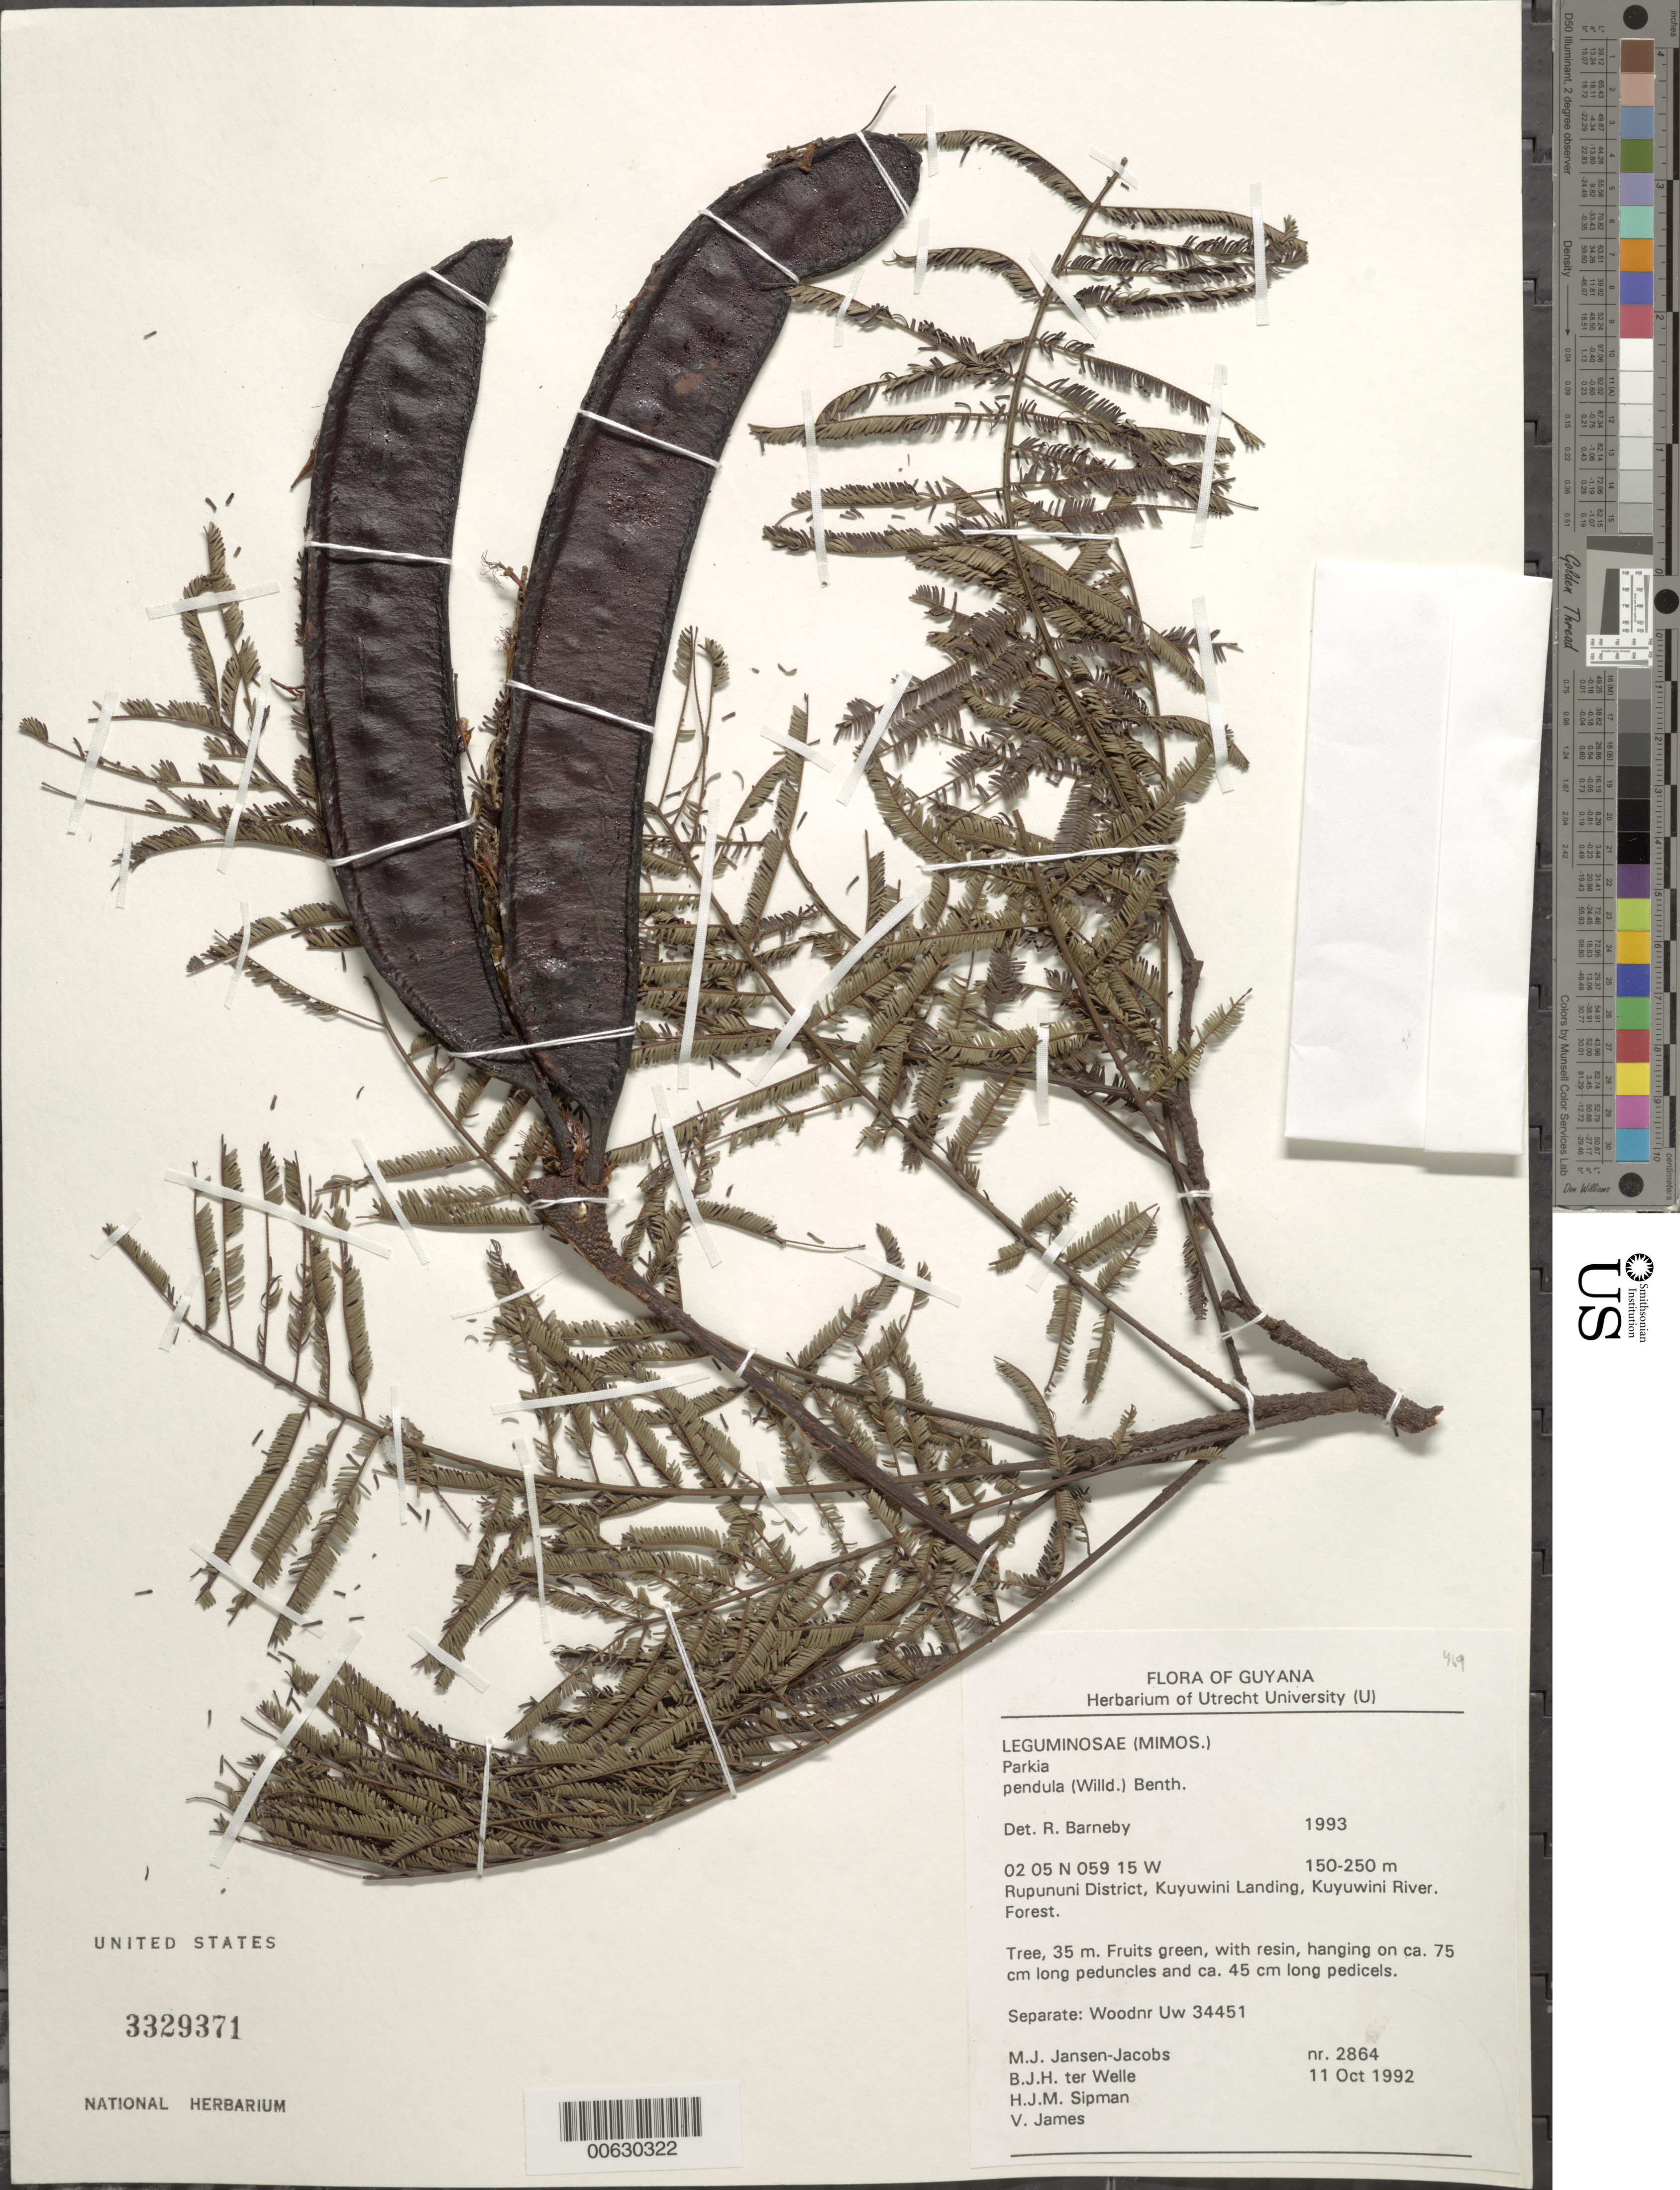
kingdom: Plantae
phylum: Tracheophyta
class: Magnoliopsida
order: Fabales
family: Fabaceae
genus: Parkia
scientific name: Parkia pendula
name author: Benth.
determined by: Barneby, Rupert C., (NY)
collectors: M. J. Jansen-Jacobs, B. Welle, H. J. M. Sipman & V. James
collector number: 2864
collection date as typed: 11-Oct-92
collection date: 1992-10-11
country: Guyana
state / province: U. Takutu-U. Essequibo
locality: Kuyuwini Landing, Kuyuwini River, Rupununi District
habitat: Forest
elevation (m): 150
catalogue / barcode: US 3329371